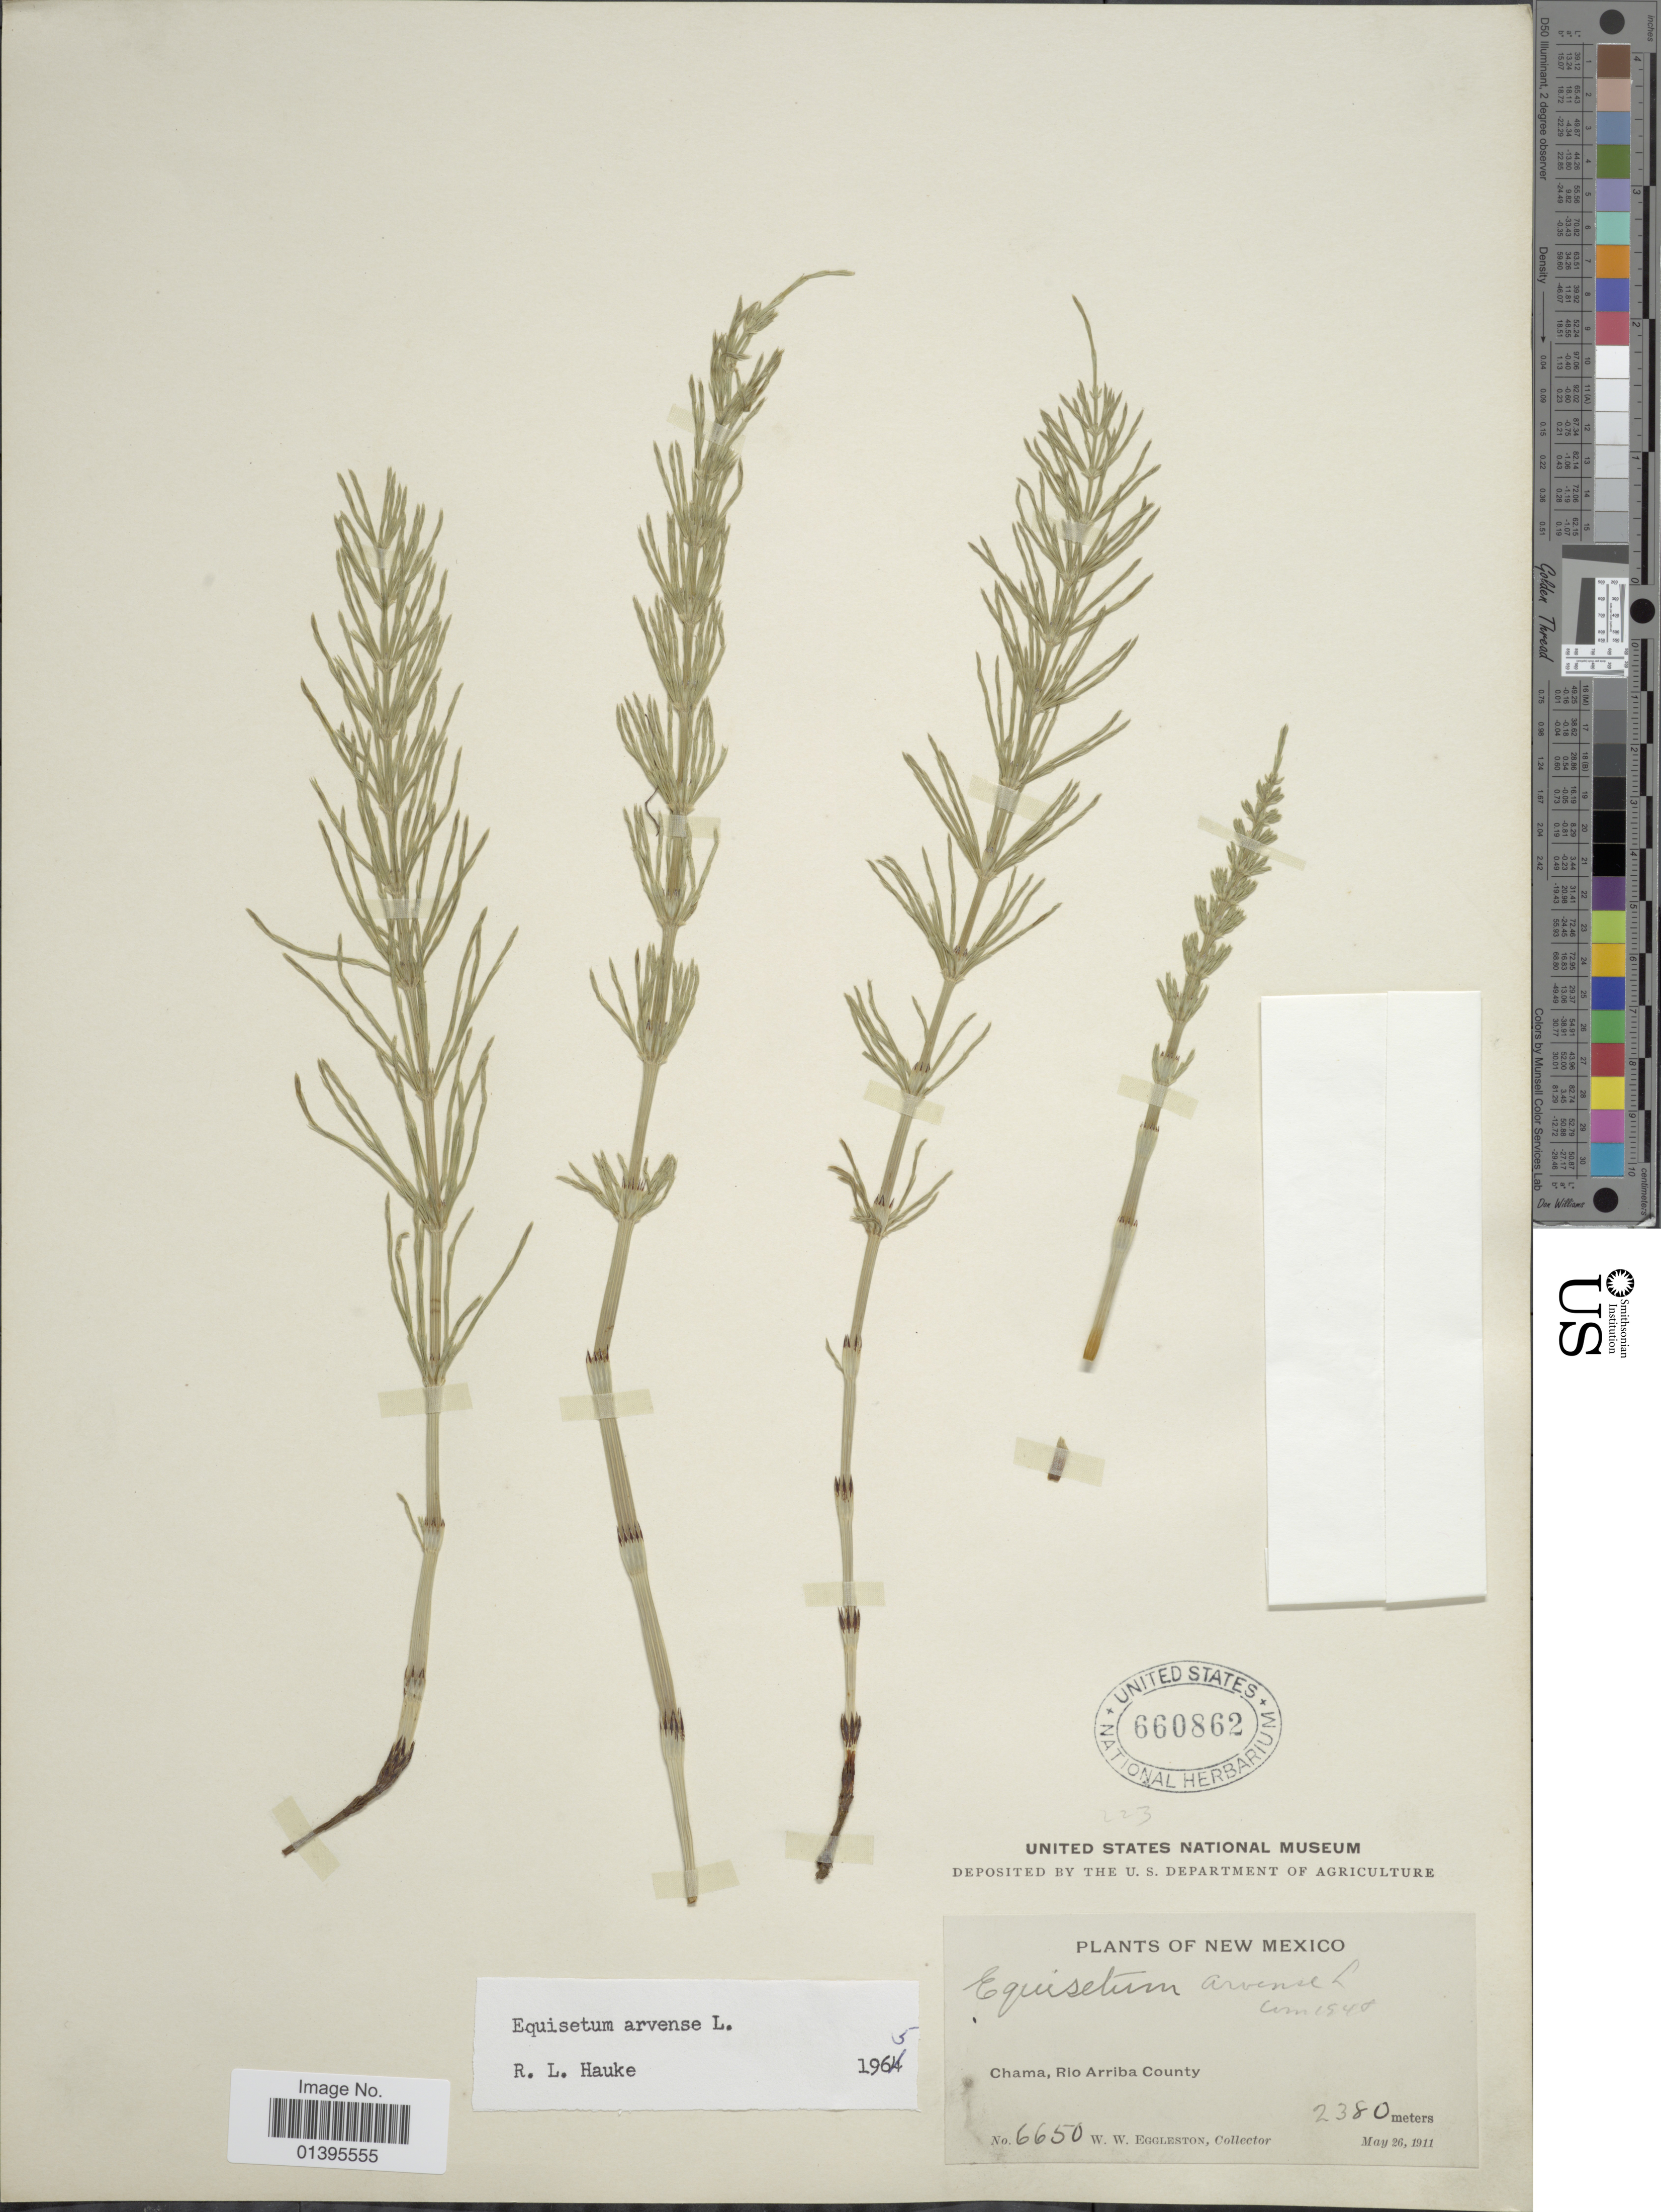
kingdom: Plantae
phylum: Tracheophyta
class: Polypodiopsida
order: Equisetales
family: Equisetaceae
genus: Equisetum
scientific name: Equisetum arvense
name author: L.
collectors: W. W. Eggleston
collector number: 6650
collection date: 1911-05-26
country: United States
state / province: New Mexico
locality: Chama, Rio Arriba County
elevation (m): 2380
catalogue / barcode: US 660862